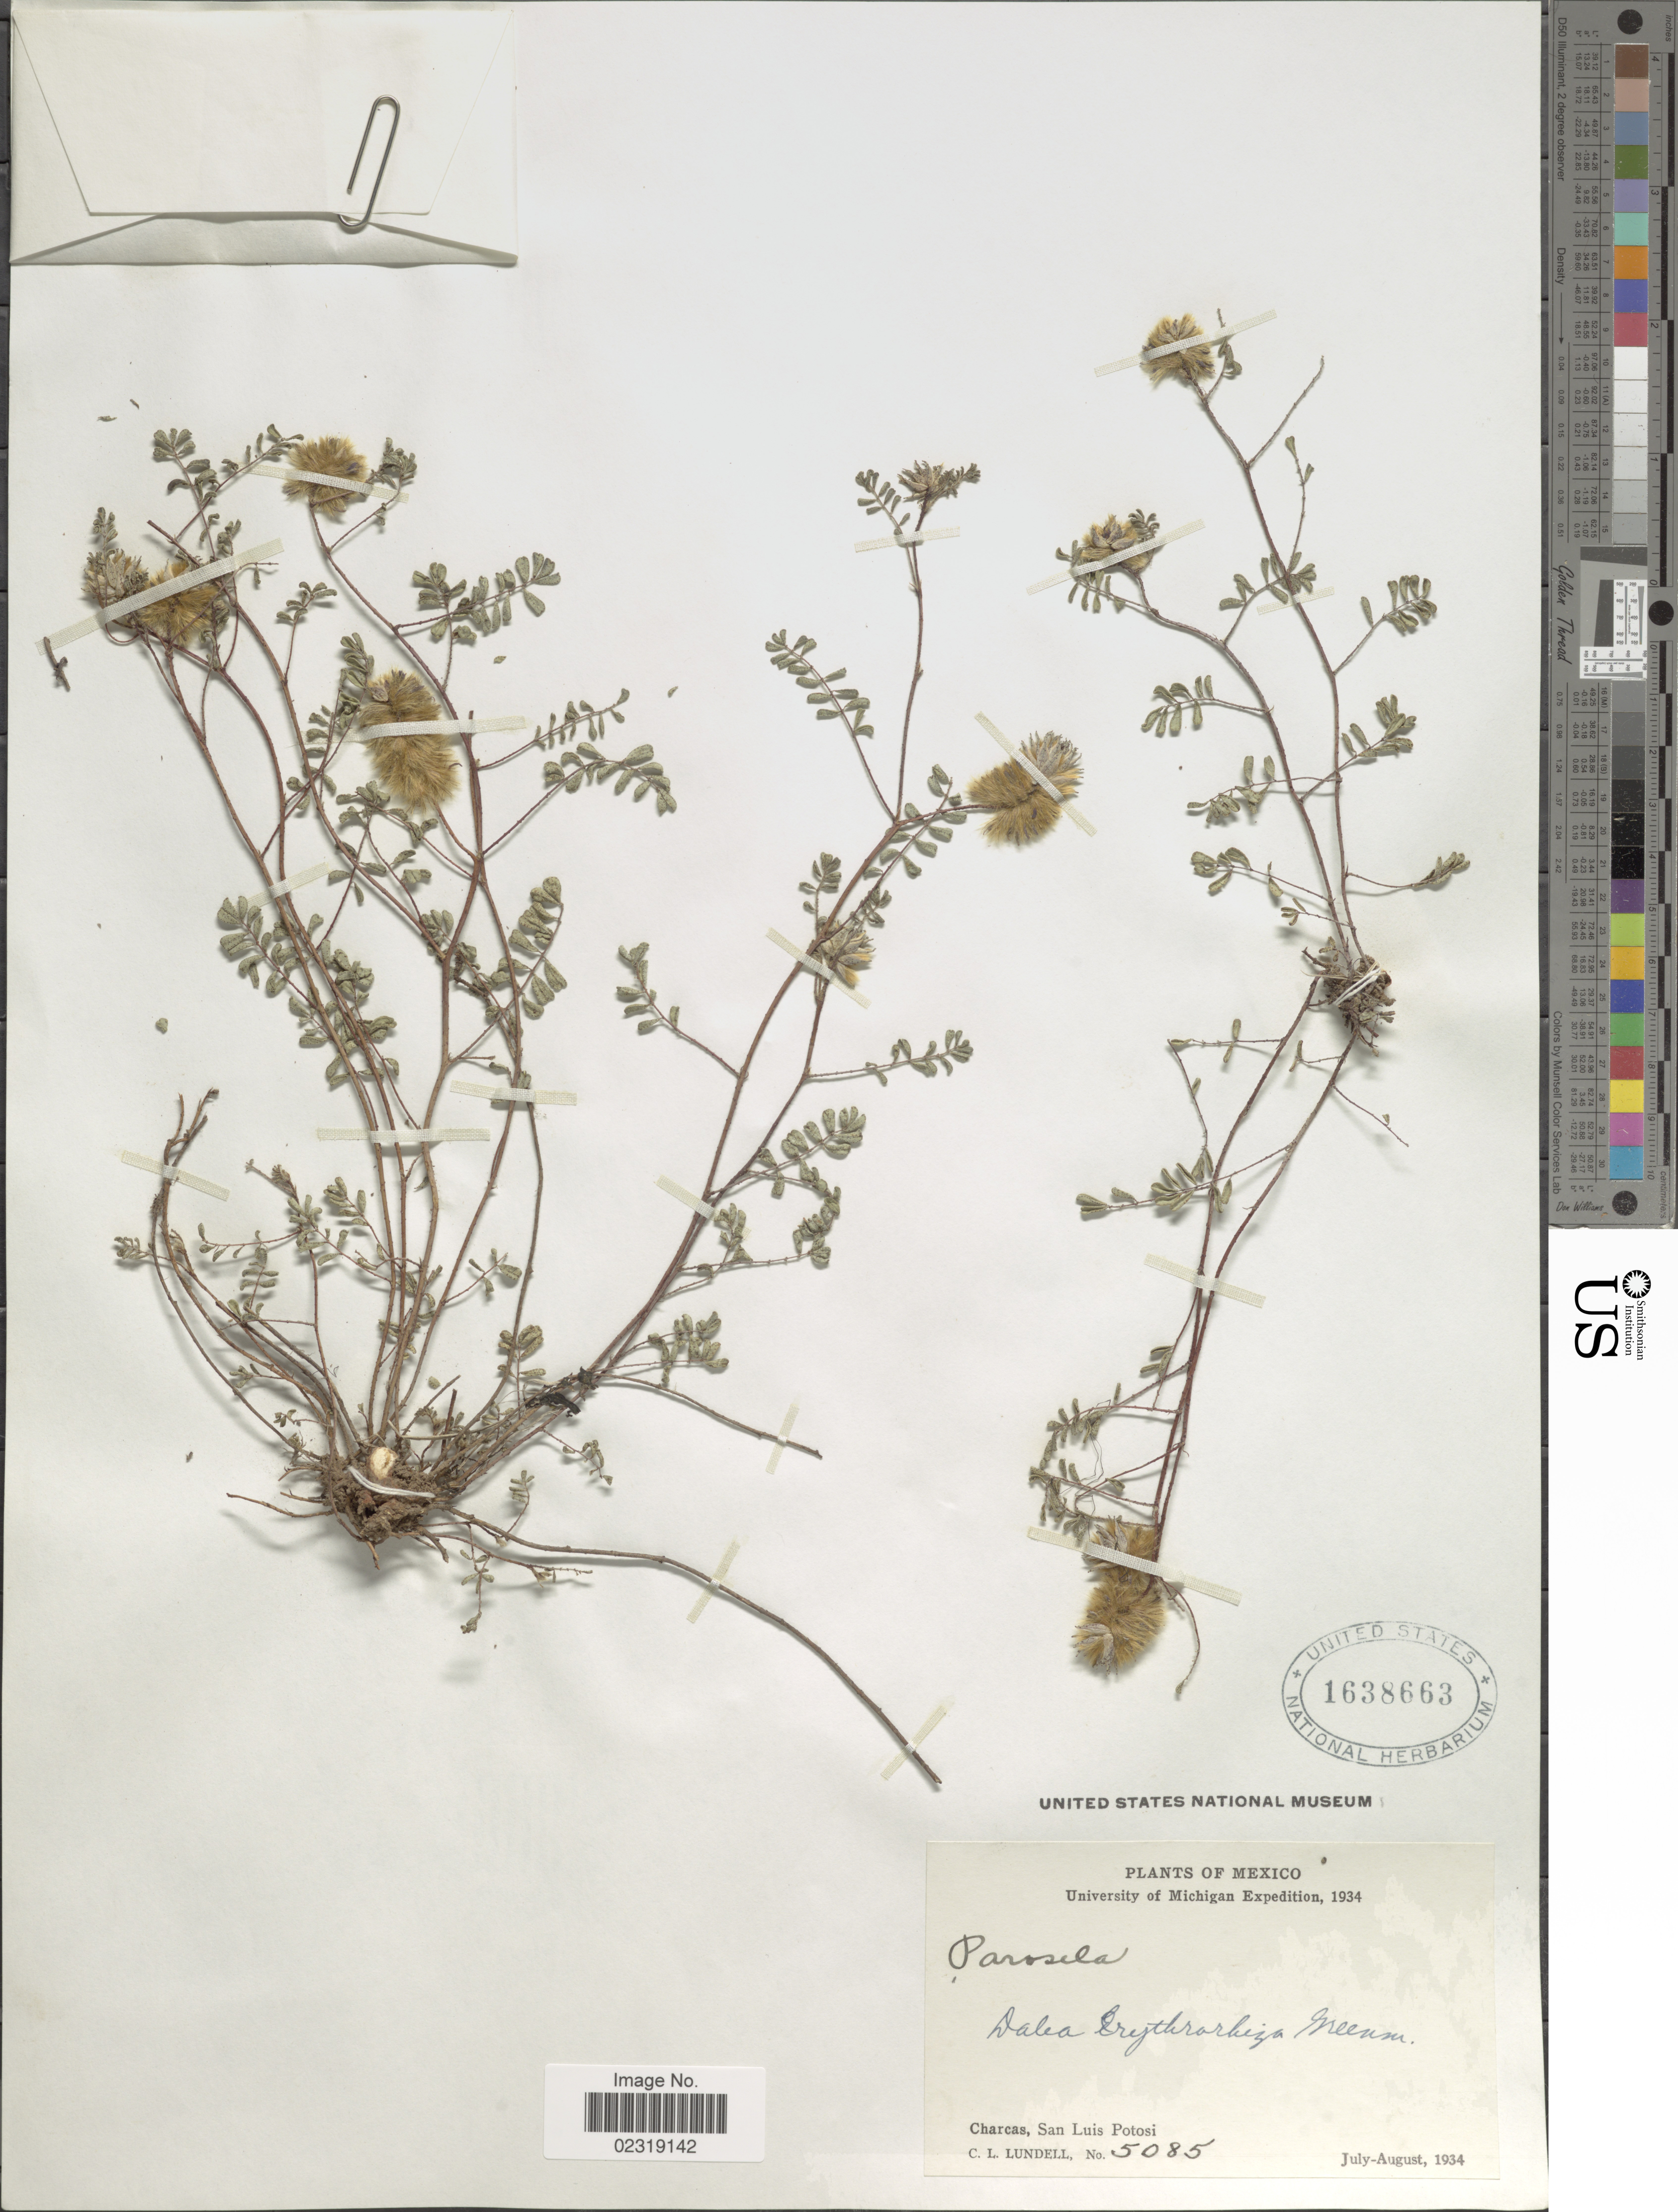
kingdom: Plantae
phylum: Tracheophyta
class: Magnoliopsida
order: Fabales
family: Fabaceae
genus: Dalea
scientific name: Dalea erythrorhiza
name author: Greenm.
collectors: C. L. Lundell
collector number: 5085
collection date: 1934-07/1934-08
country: Mexico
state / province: San Luis Potosí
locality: Charcas, San Luis Potosi.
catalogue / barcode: US 1638663